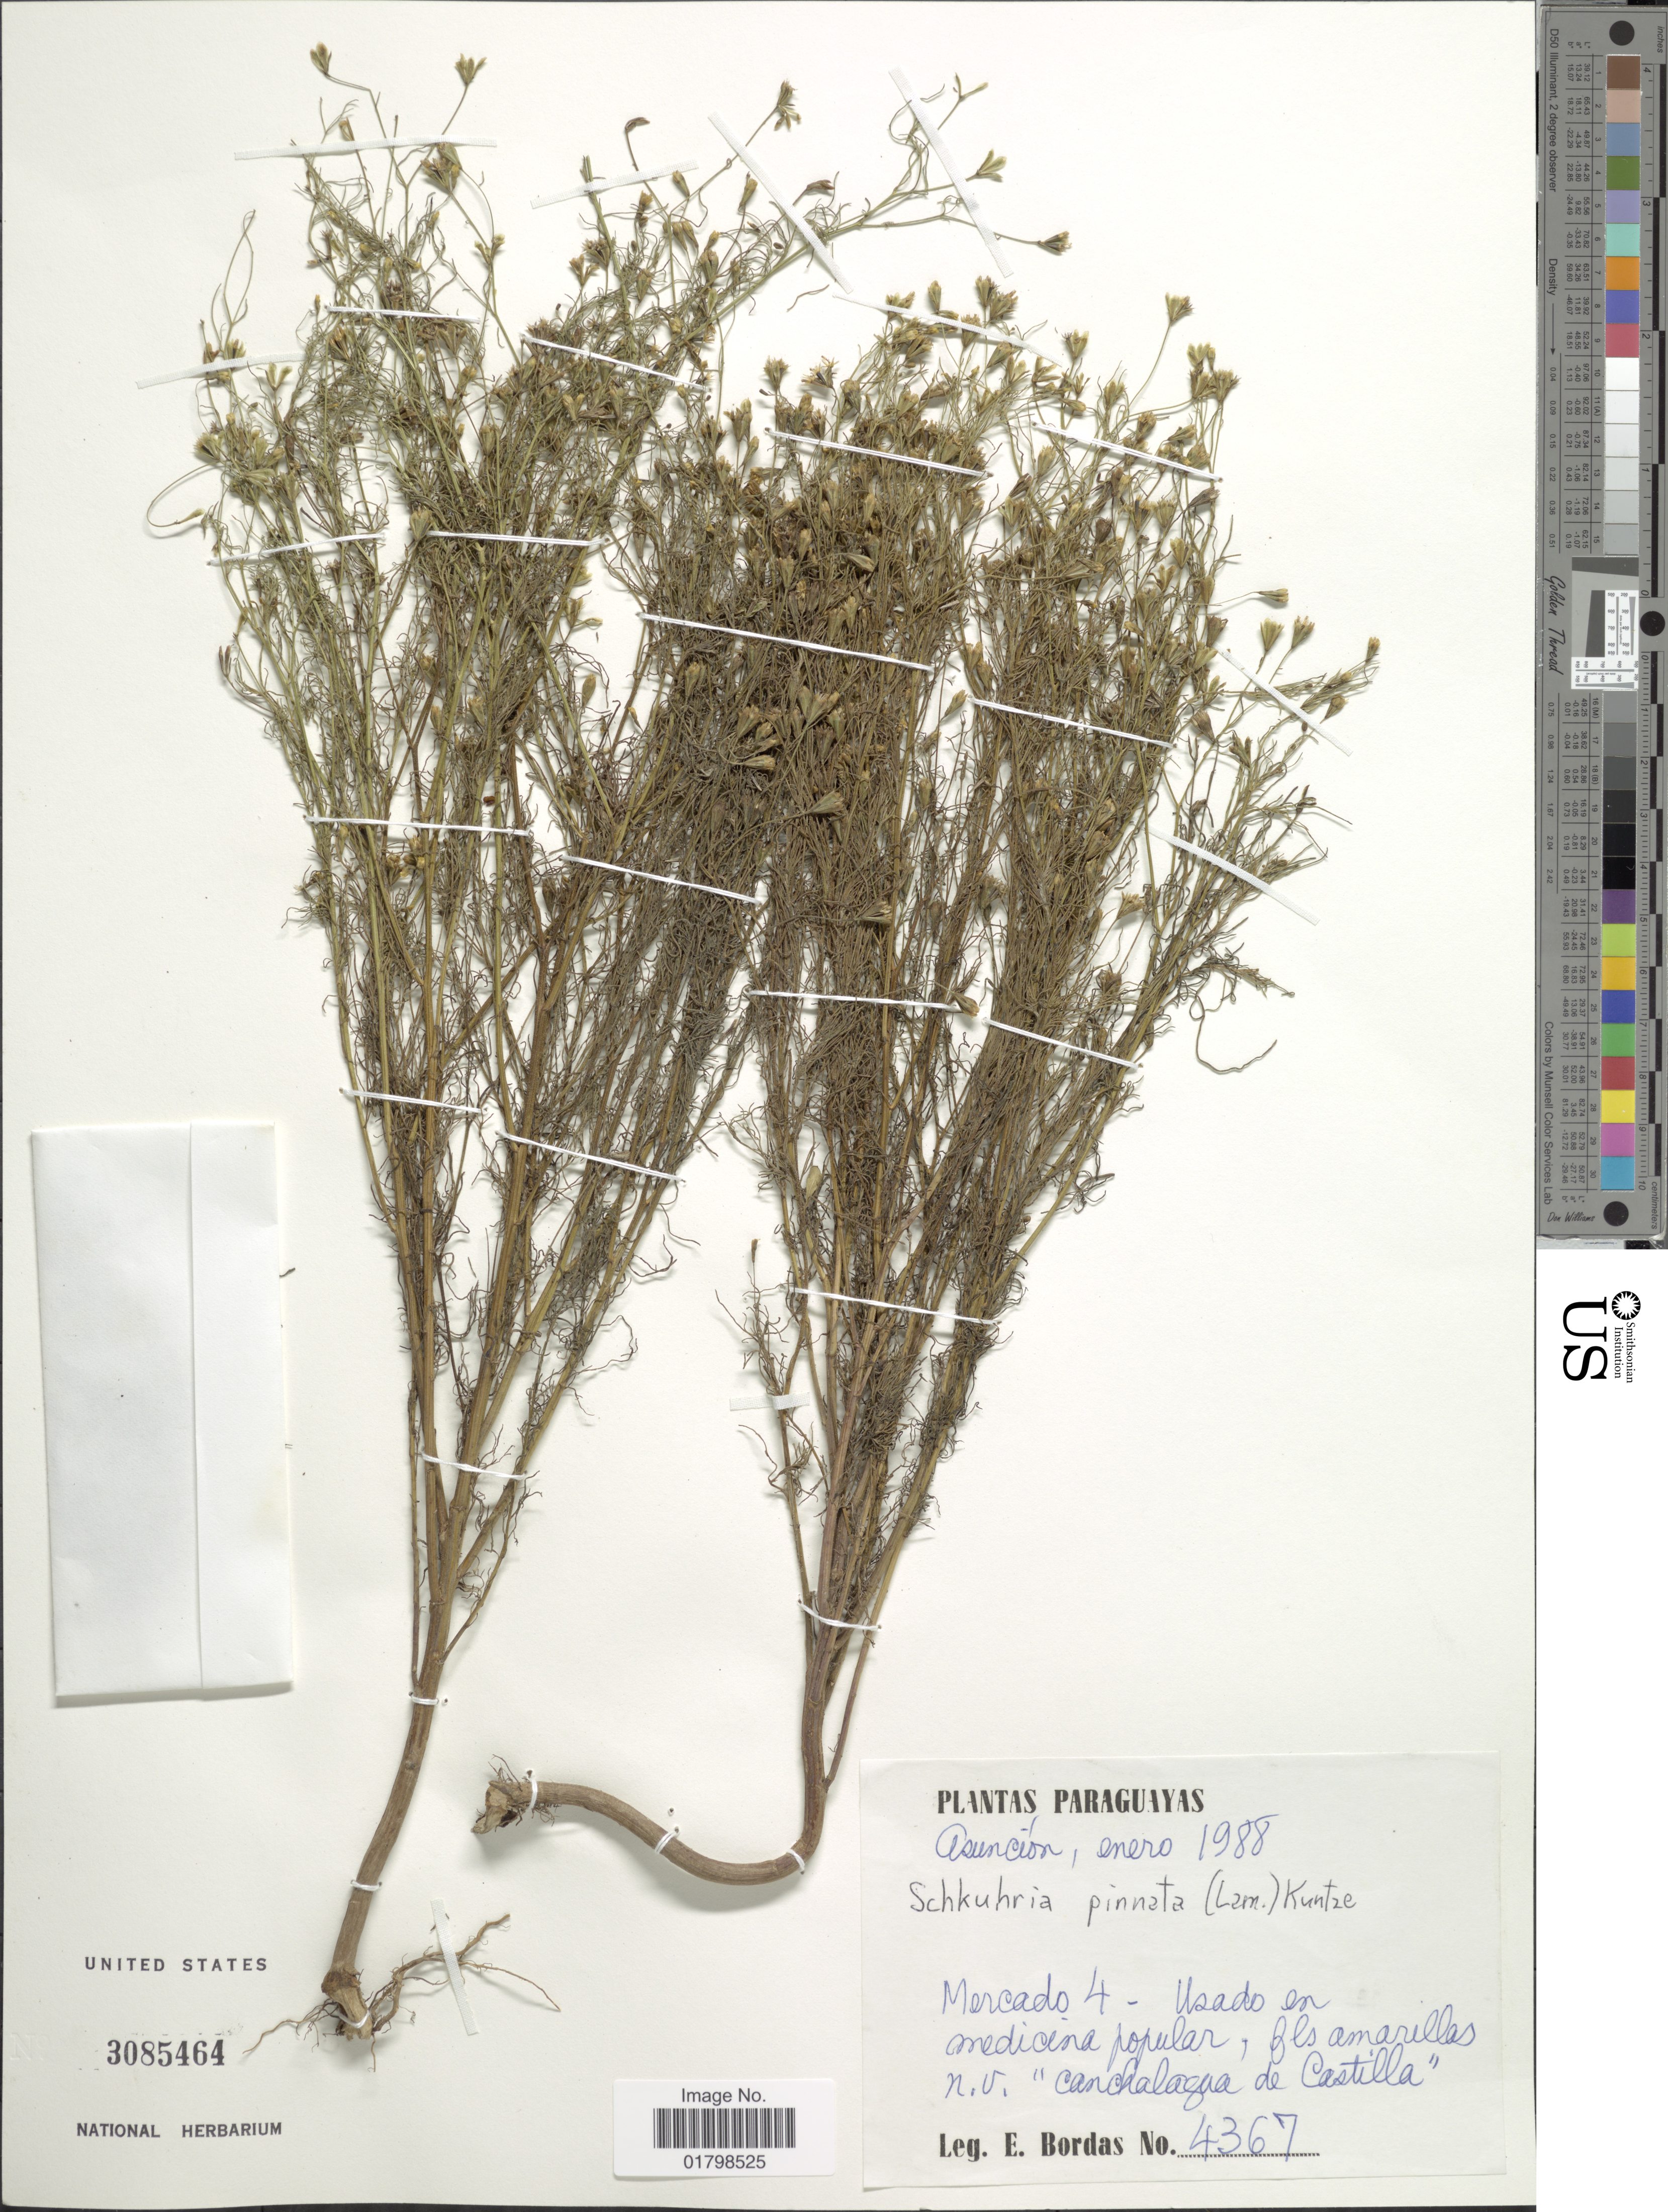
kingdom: Plantae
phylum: Tracheophyta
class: Magnoliopsida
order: Asterales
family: Asteraceae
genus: Schkuhria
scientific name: Schkuhria pinnata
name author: (Lam.) Kuntze ex Thell.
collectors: E. Bordas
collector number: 4367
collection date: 1988-01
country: Paraguay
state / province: Asuncion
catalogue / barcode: US 3085464